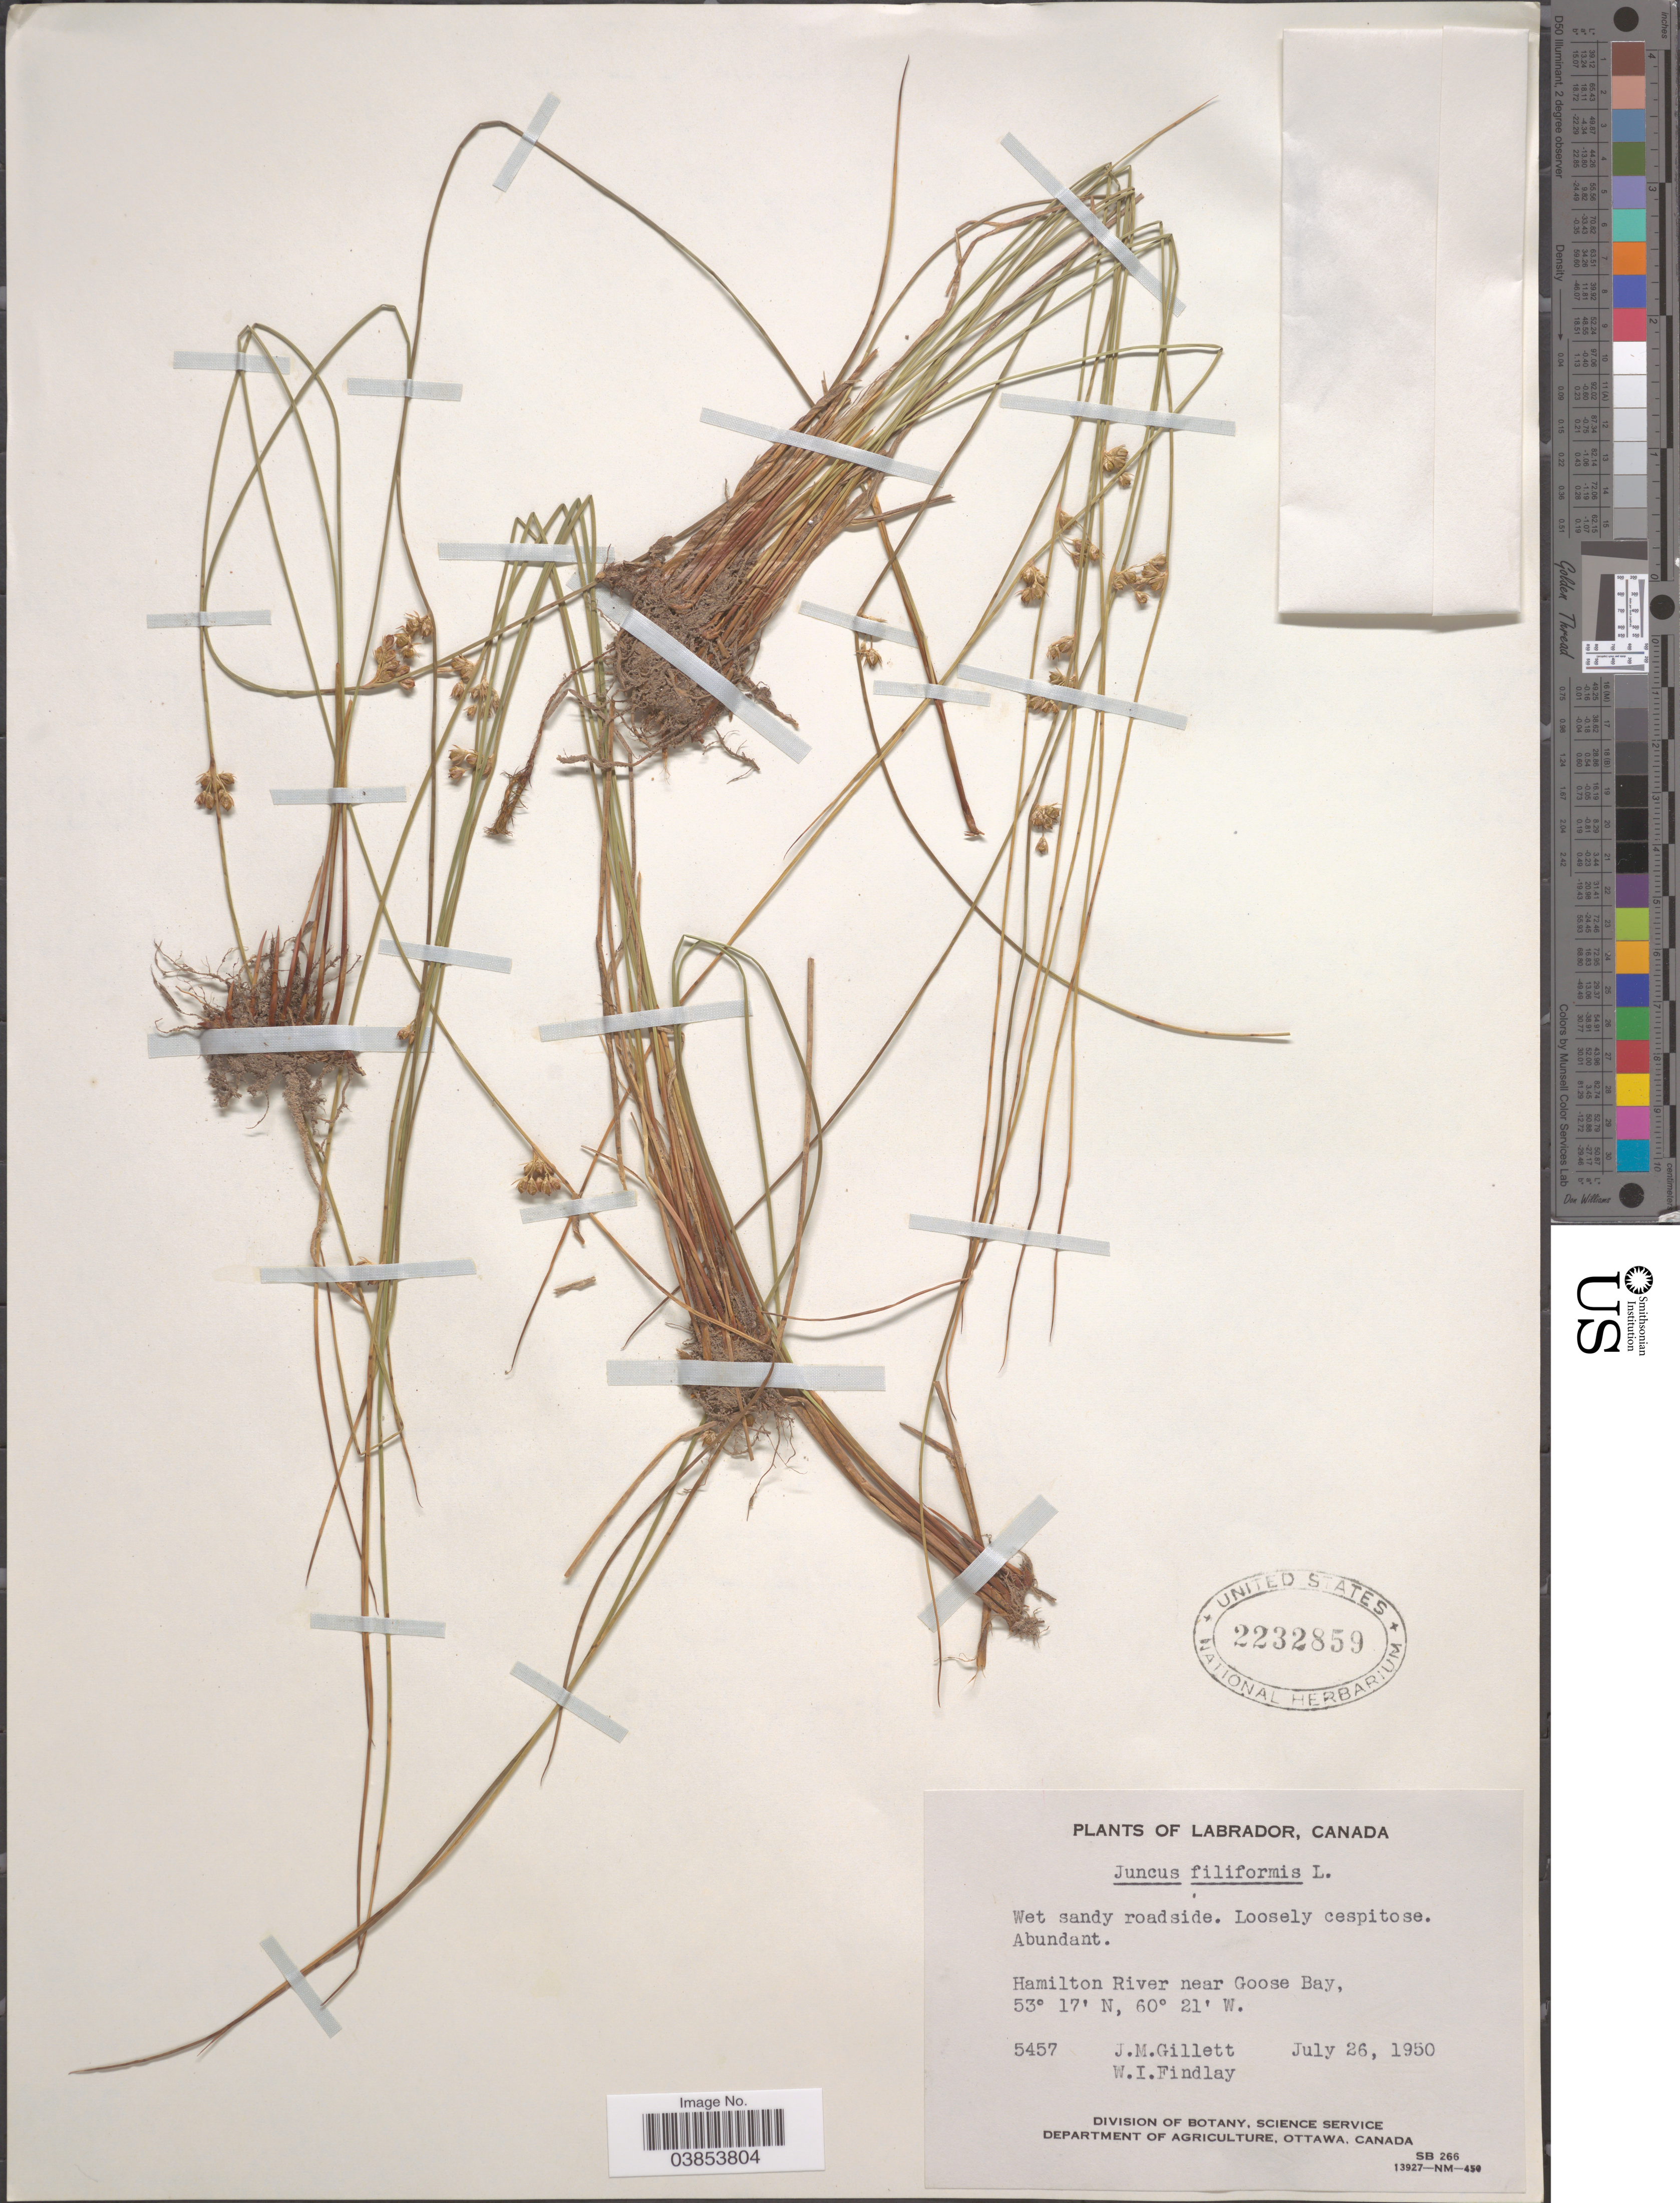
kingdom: Plantae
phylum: Tracheophyta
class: Liliopsida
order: Poales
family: Juncaceae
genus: Juncus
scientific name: Juncus filiformis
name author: L.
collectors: J. M. Gillett & W. Findlay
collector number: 5457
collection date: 1950-07-26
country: Canada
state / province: Newfoundland and Labrador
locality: Labrador. Hamilton River near Goose Bay.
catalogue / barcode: US 2232859